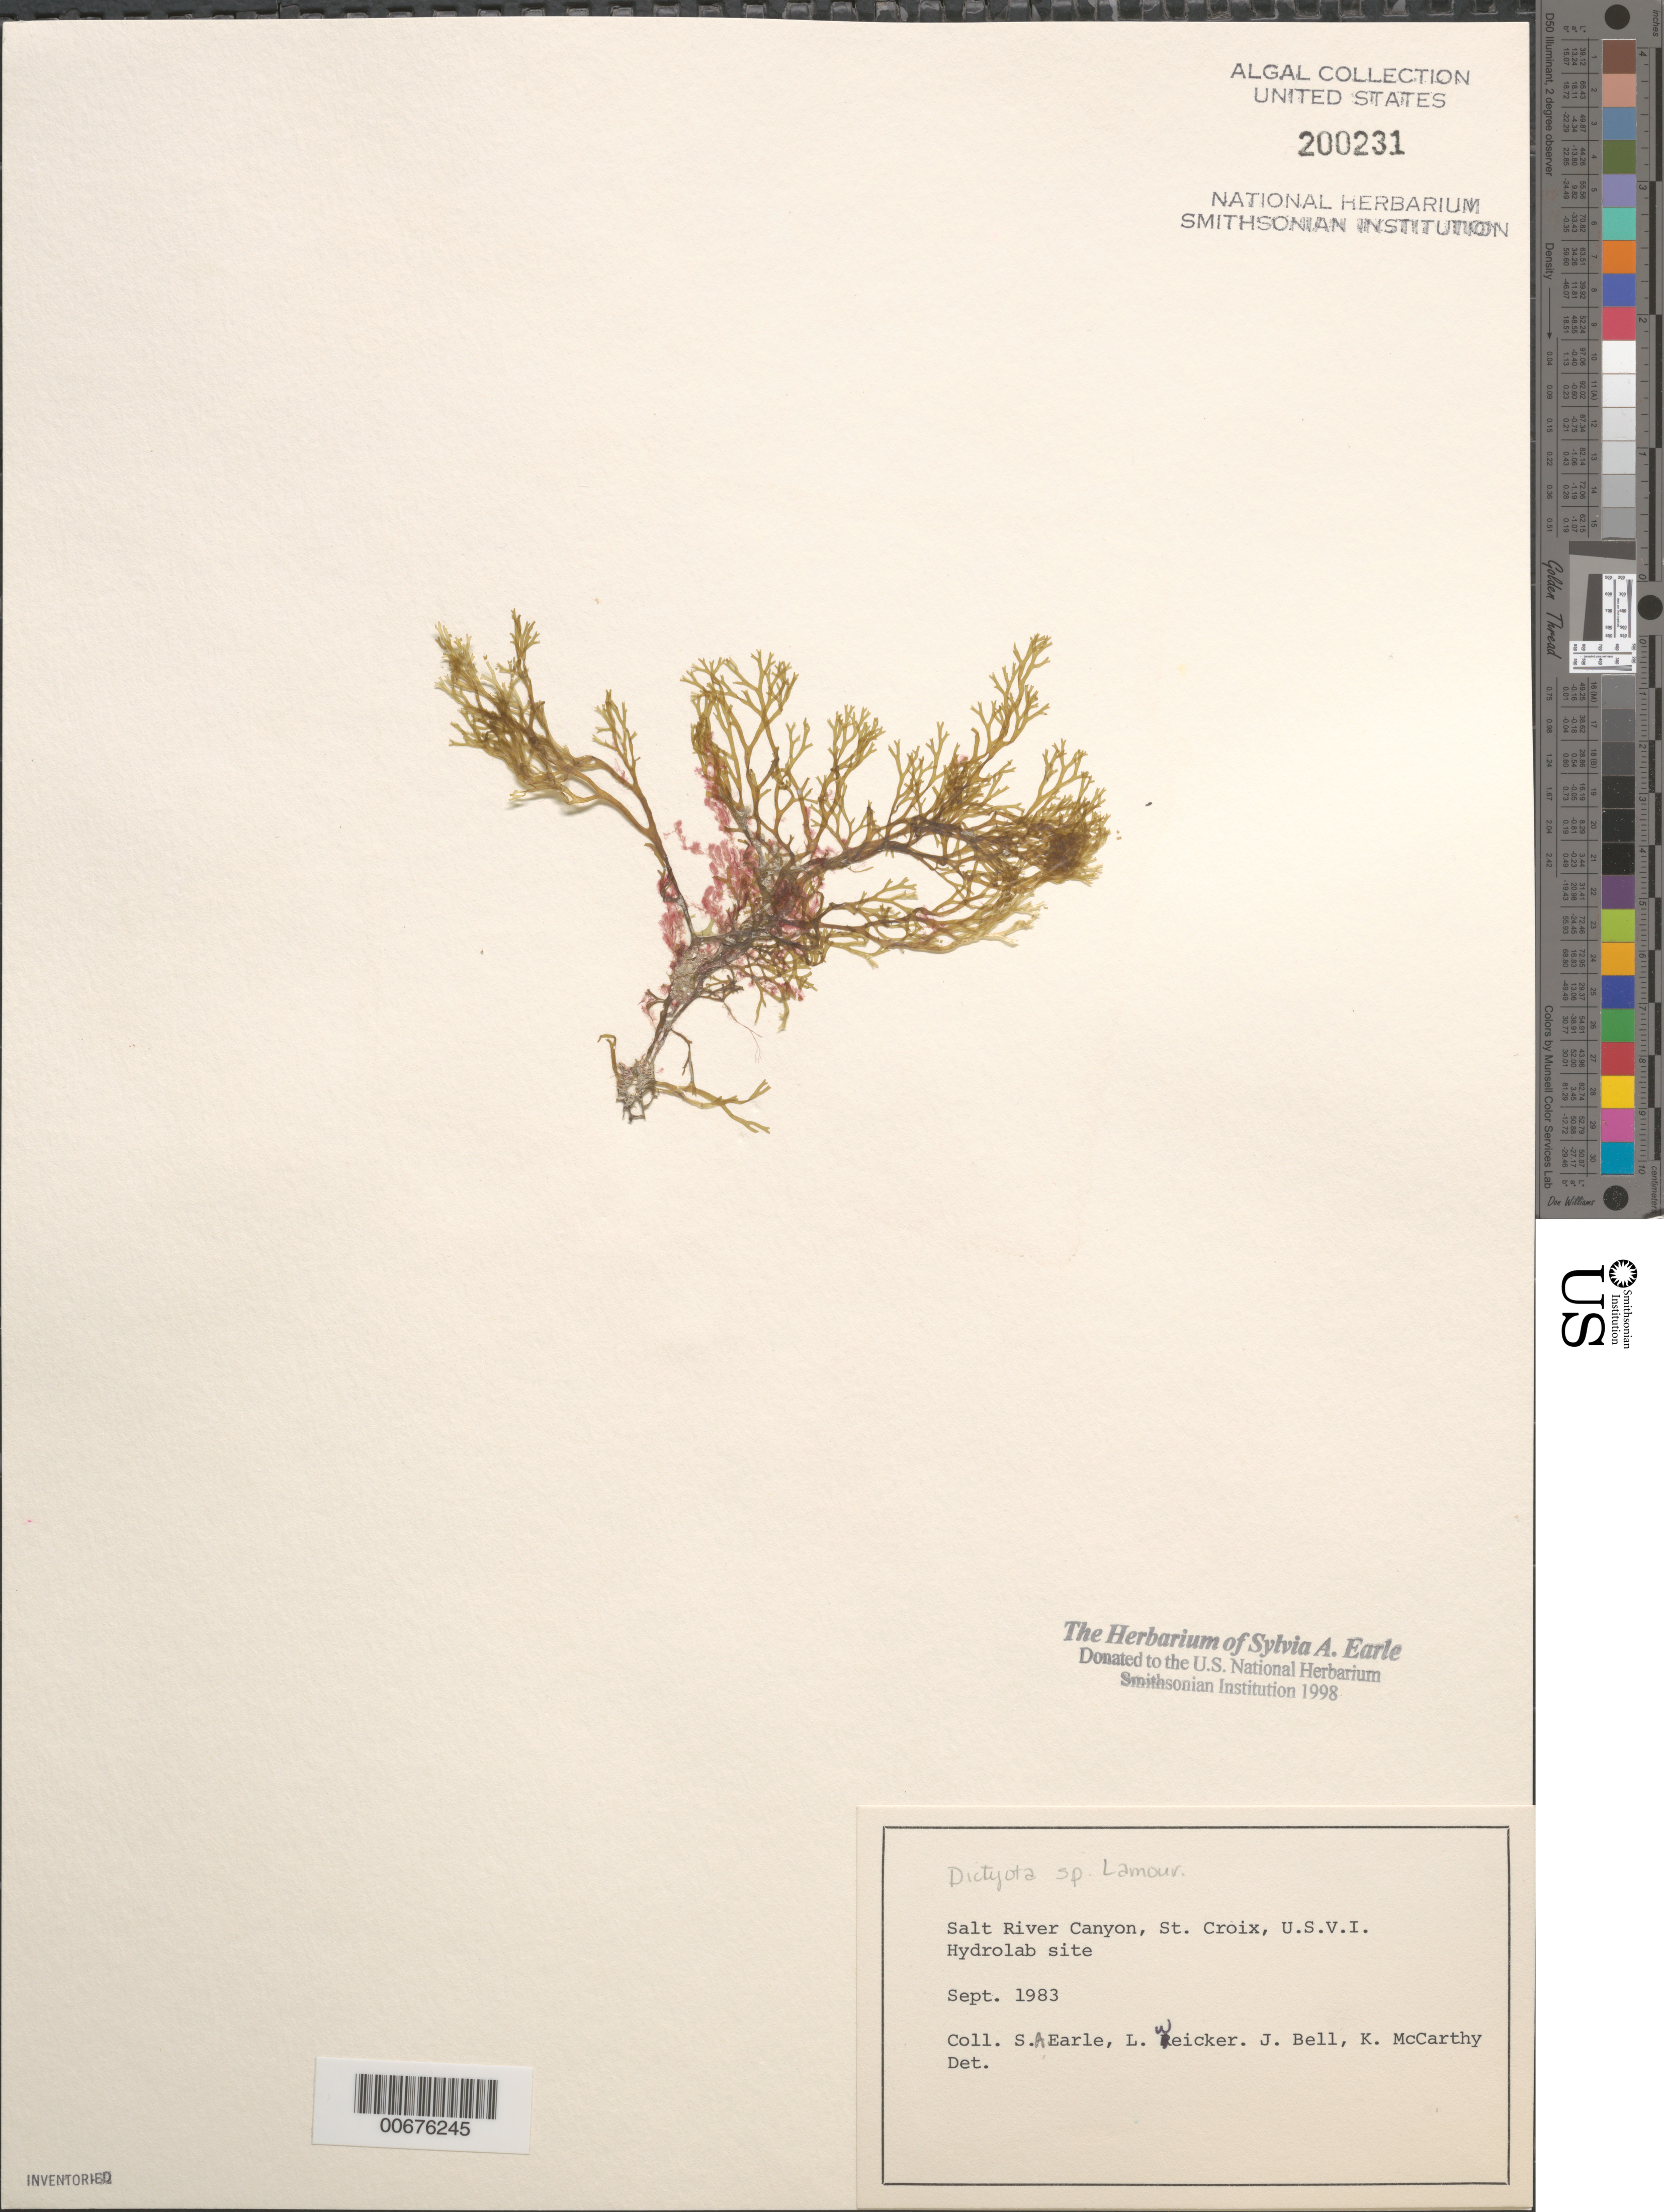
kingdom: Chromista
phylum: Ochrophyta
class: Phaeophyceae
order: Dictyotales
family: Dictyotaceae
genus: Dictyota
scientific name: Dictyota sp.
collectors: S. A. Earle, L. Weicker, K. McCarthy & J. Bell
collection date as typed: Sep 1983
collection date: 1983-09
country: U.S. Virgin Islands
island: St. Croix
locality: Salt River Canyon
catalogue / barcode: US 200231